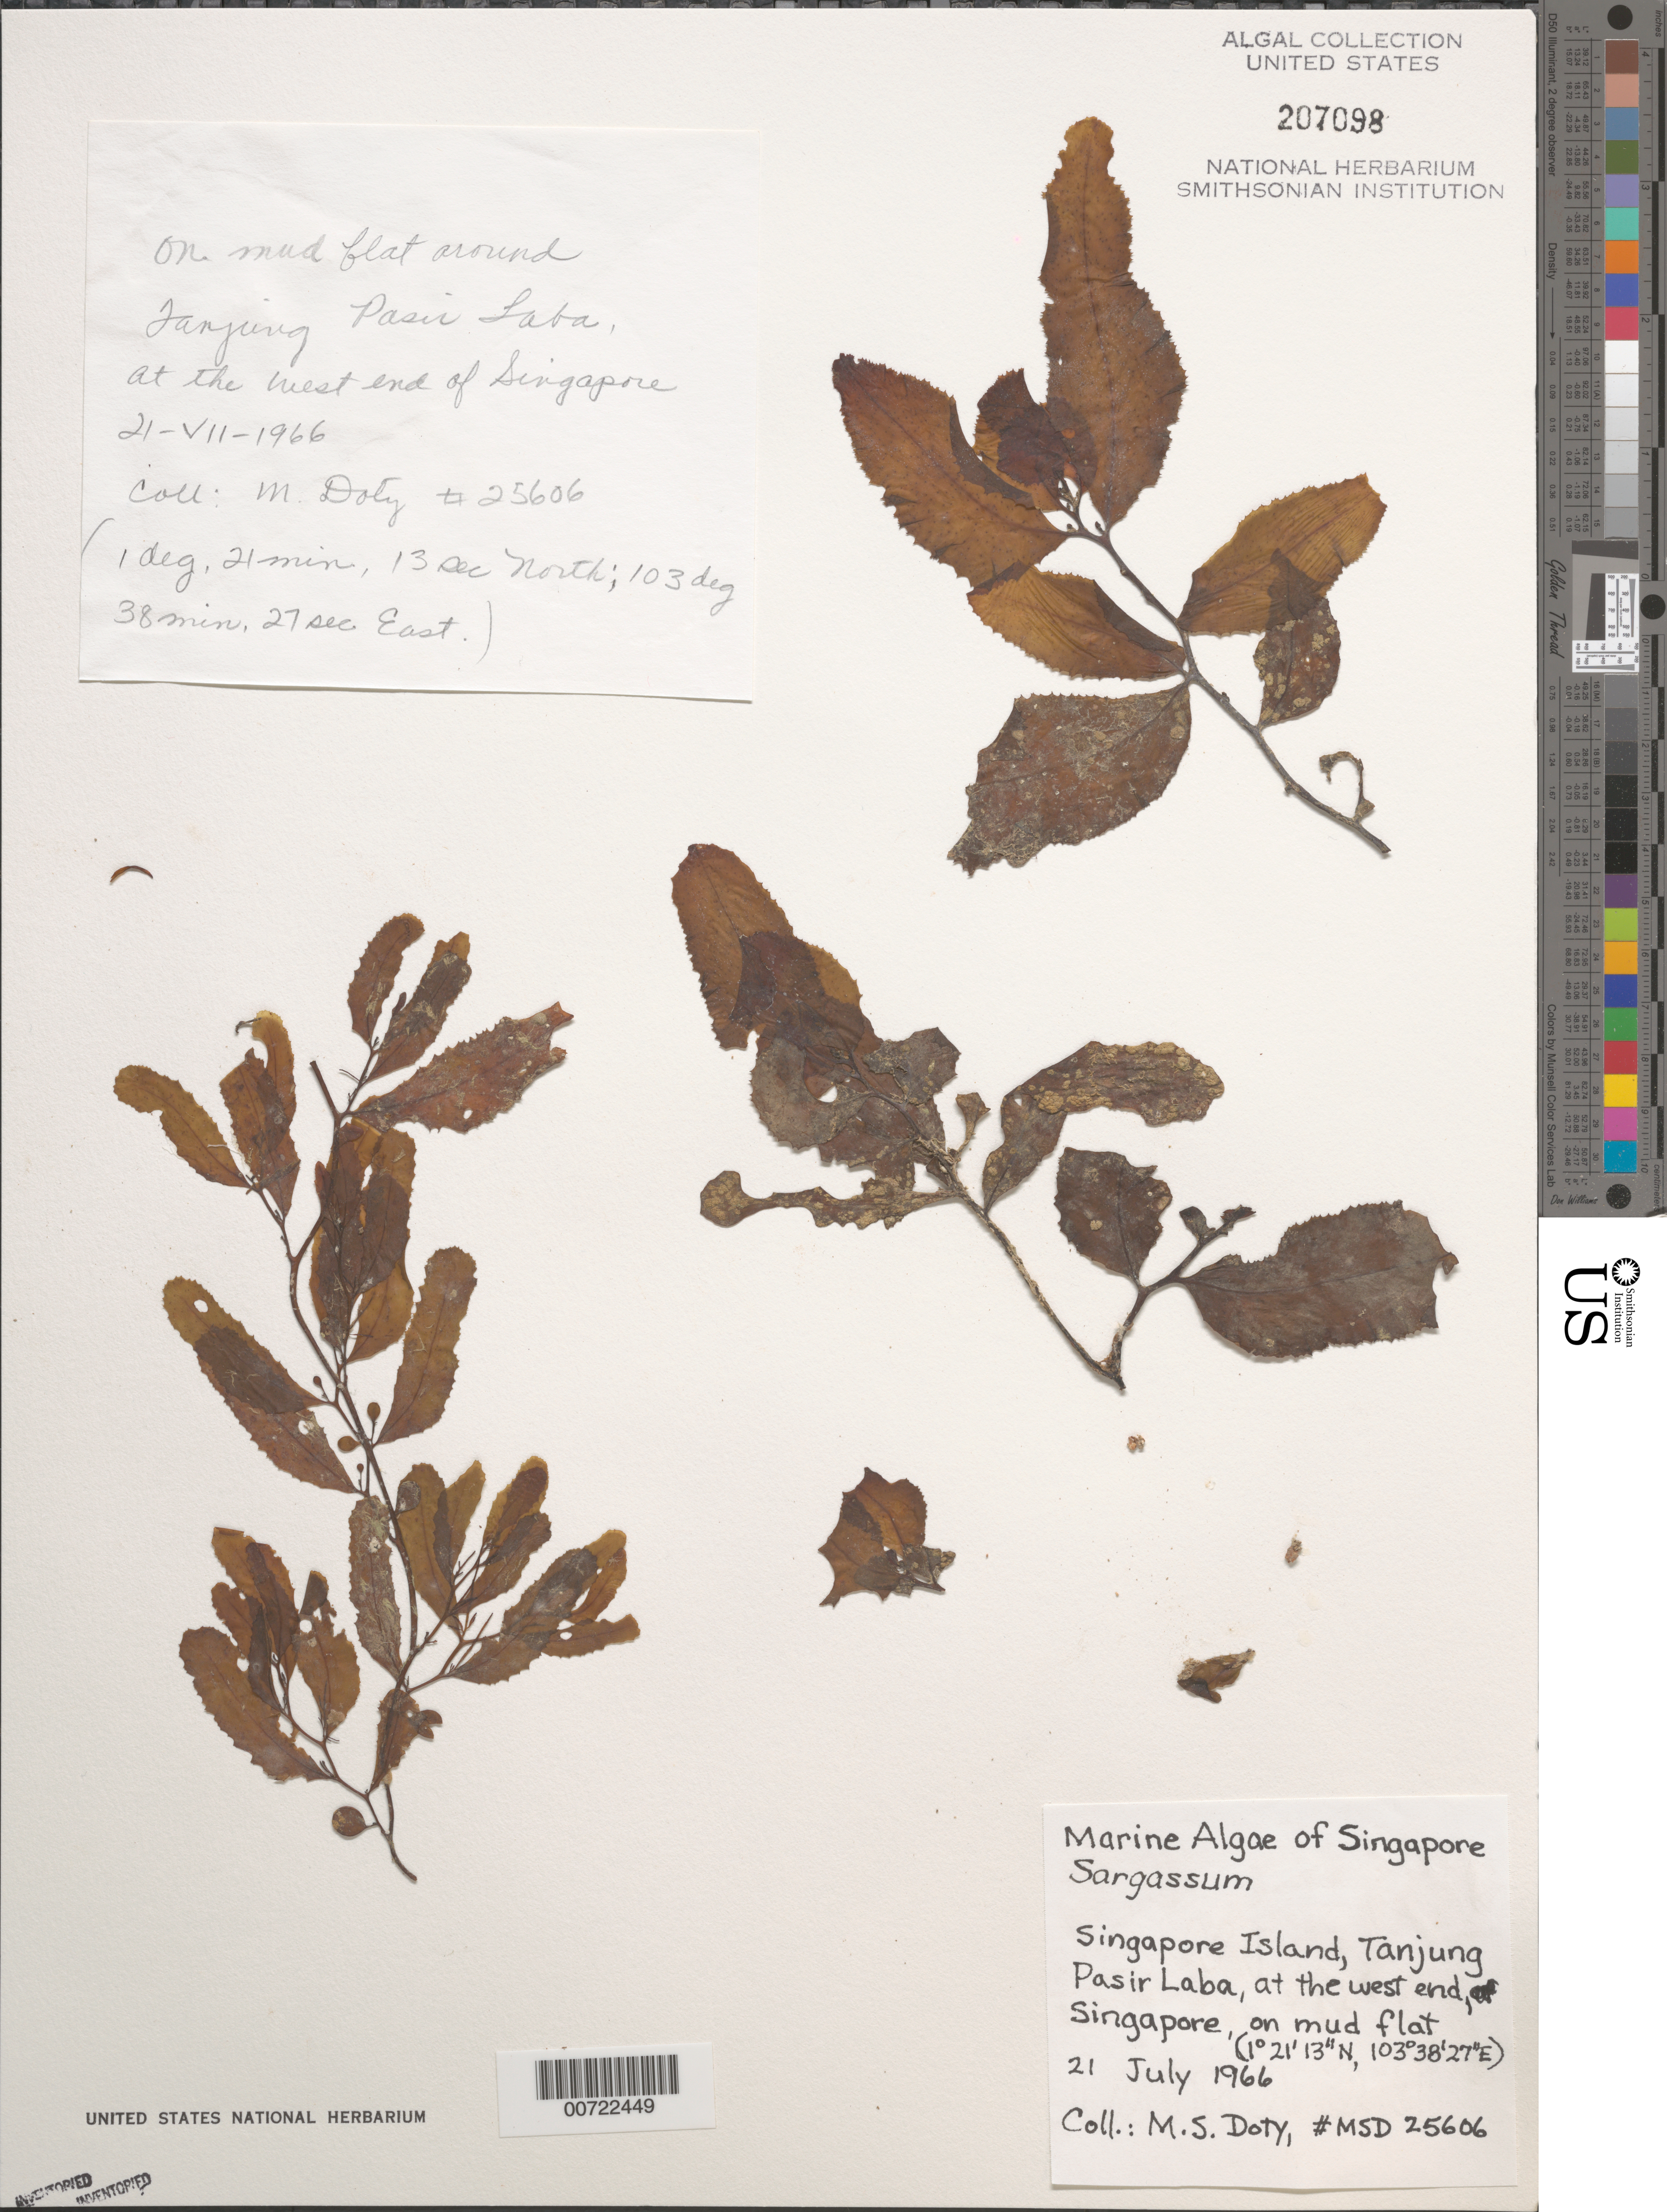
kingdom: Chromista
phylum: Ochrophyta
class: Phaeophyceae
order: Fucales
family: Sargassaceae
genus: Sargassum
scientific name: Sargassum sp.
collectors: M. S. Doty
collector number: MSD 25606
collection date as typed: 21 Jul 1966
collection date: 1966-07-21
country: Singapore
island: Singapore Island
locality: Tanjung Pasir Laba, west end, Singapore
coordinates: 1 deg. 21 min. 13 sec. North, 103 deg. 38 min. 27 sec. East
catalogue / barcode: US 207098